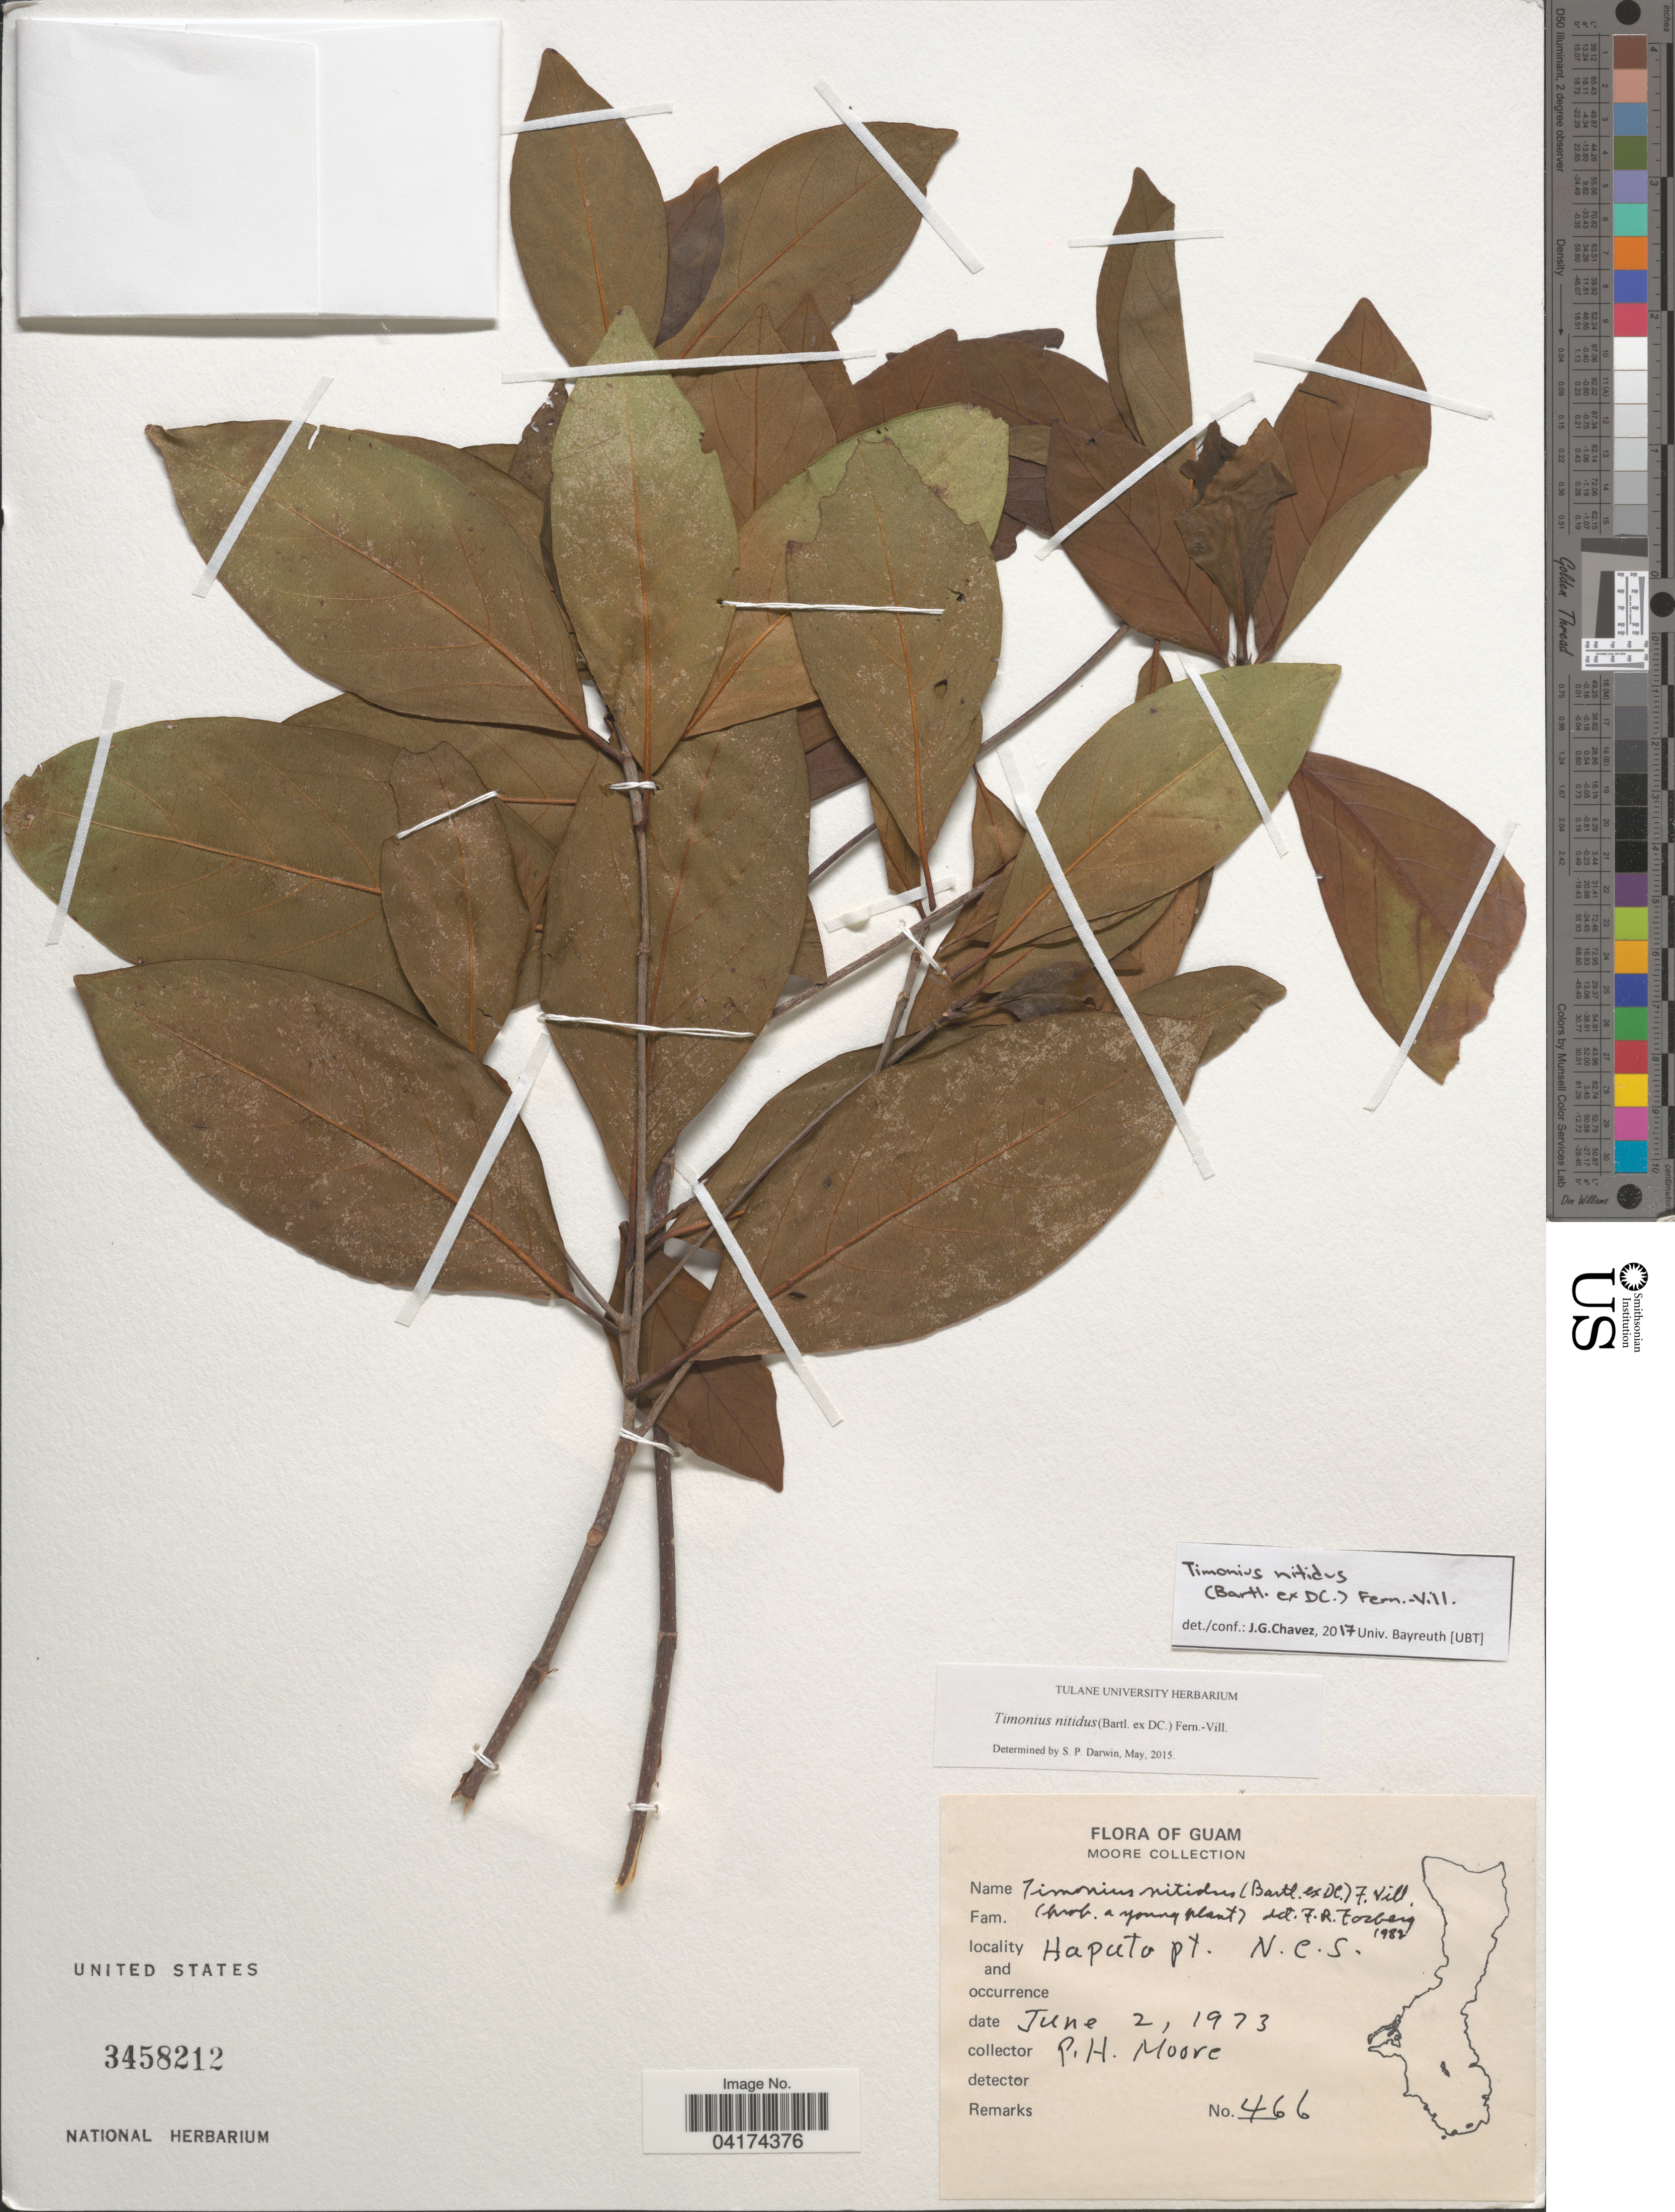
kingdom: Plantae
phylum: Tracheophyta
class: Magnoliopsida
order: Gentianales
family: Rubiaceae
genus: Timonius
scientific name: Timonius nitidus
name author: (Bartl. ex DC.) Fern.-Vill.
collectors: P. H. Moore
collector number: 466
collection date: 1973-06-02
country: Guam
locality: Haputo Pt. N.C.S.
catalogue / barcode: US 3458212